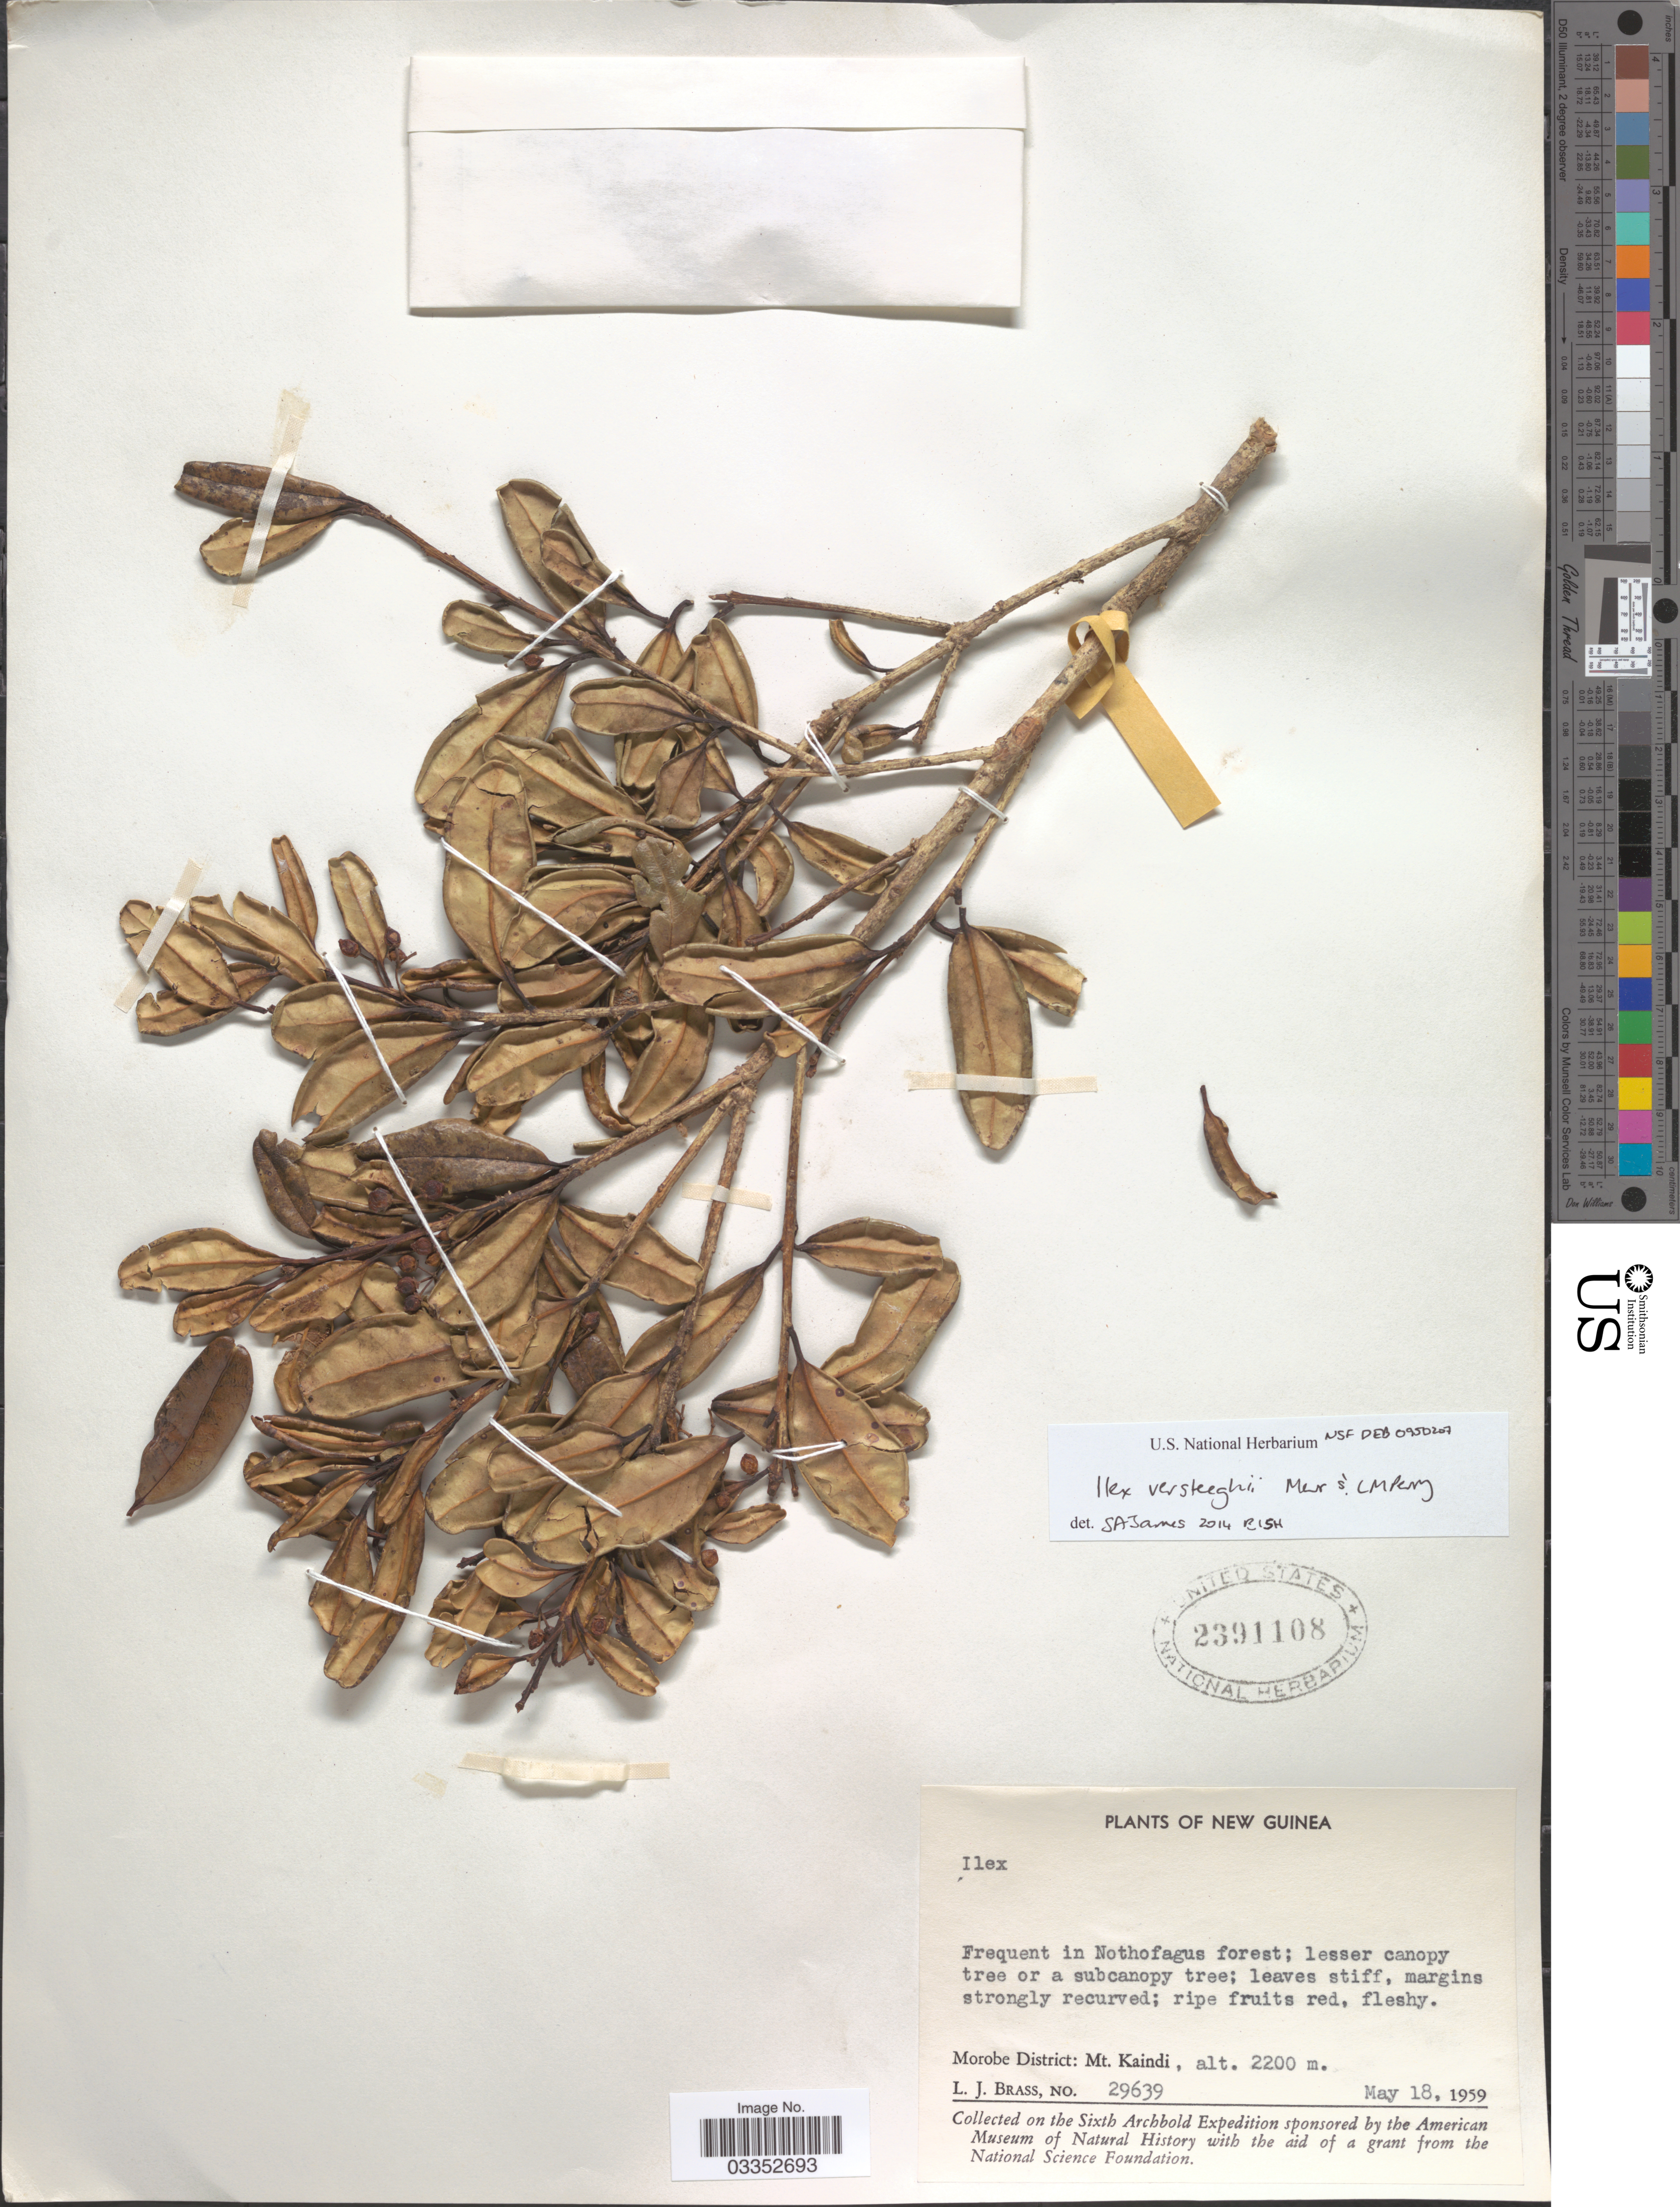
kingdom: Plantae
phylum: Tracheophyta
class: Magnoliopsida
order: Aquifoliales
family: Aquifoliaceae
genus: Ilex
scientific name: Ilex versteeghii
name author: Merr. & L.M. Perry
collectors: L. J. Brass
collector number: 29639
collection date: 1959-05-18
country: Papua New Guinea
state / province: Morobe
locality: New Guinea. Morobe District: Mt. Kaindi.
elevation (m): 2200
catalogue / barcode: US 2391108